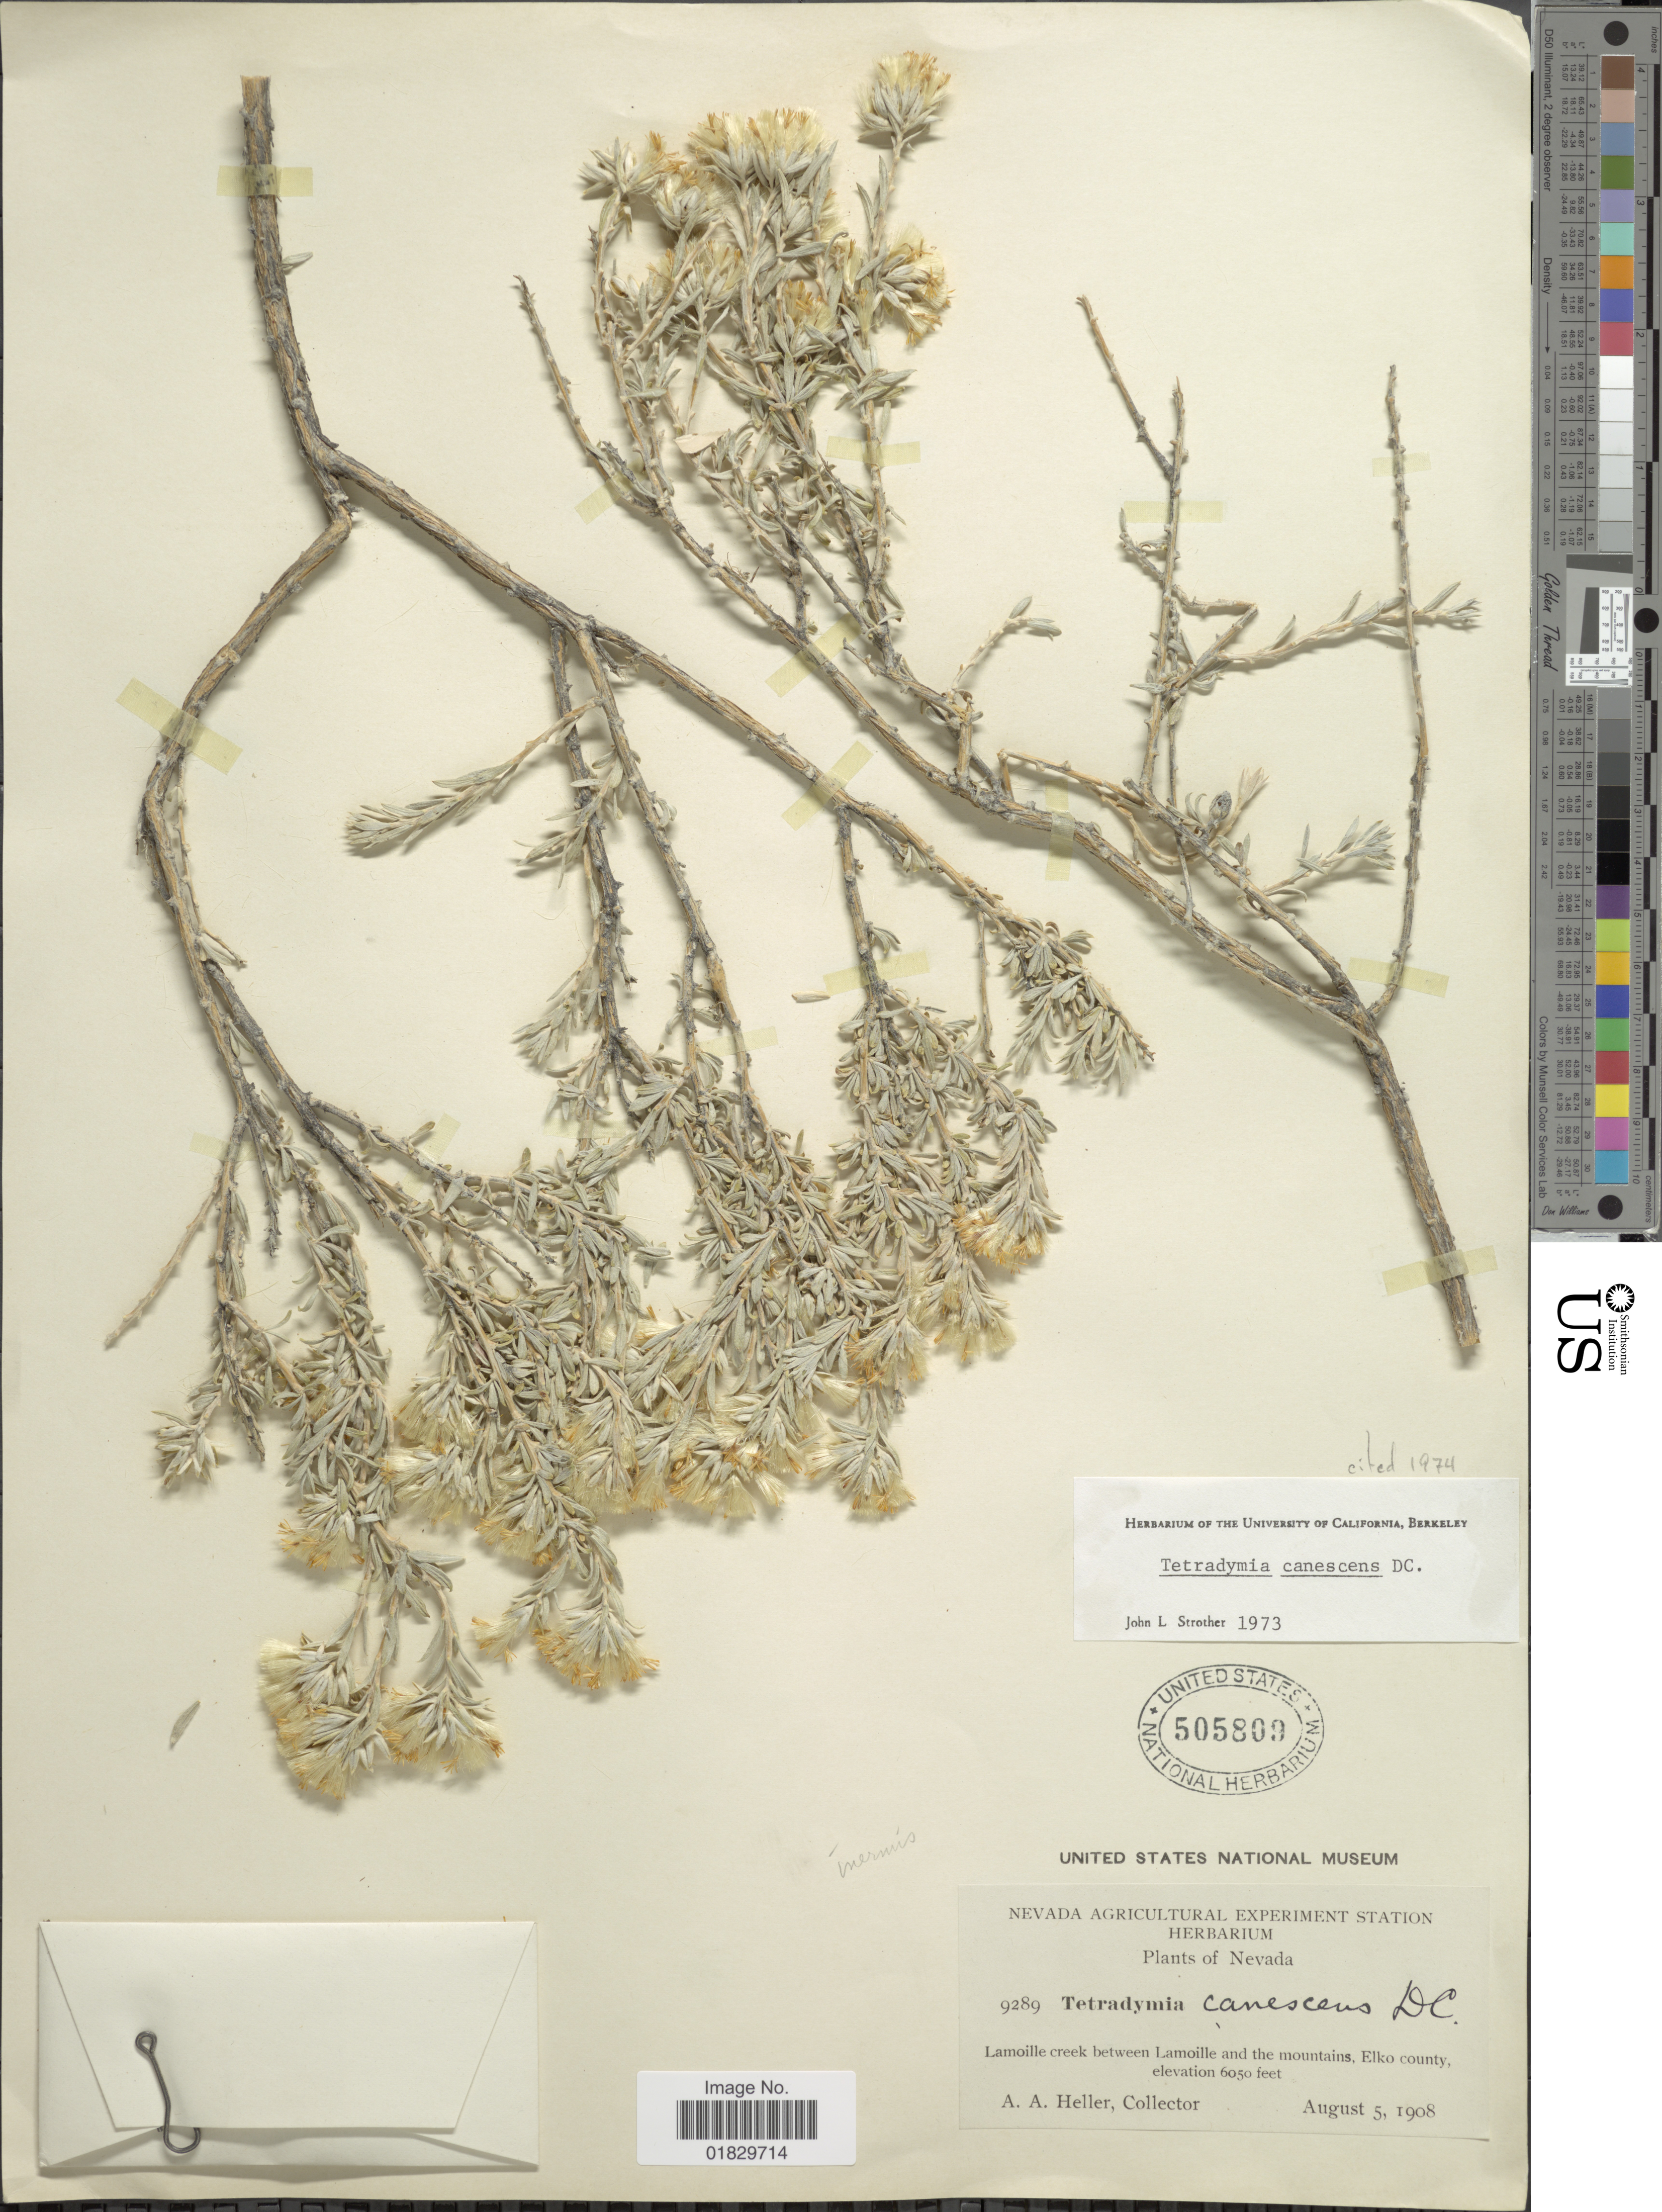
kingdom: Plantae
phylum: Tracheophyta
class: Magnoliopsida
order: Asterales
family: Asteraceae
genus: Tetradymia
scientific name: Tetradymia canescens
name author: DC.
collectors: A. A. Heller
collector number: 9289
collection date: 1908-08-05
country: United States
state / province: Nevada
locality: Lamoille creek between Lamoille and the mountains, Elko county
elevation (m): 1844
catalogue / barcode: US 505809